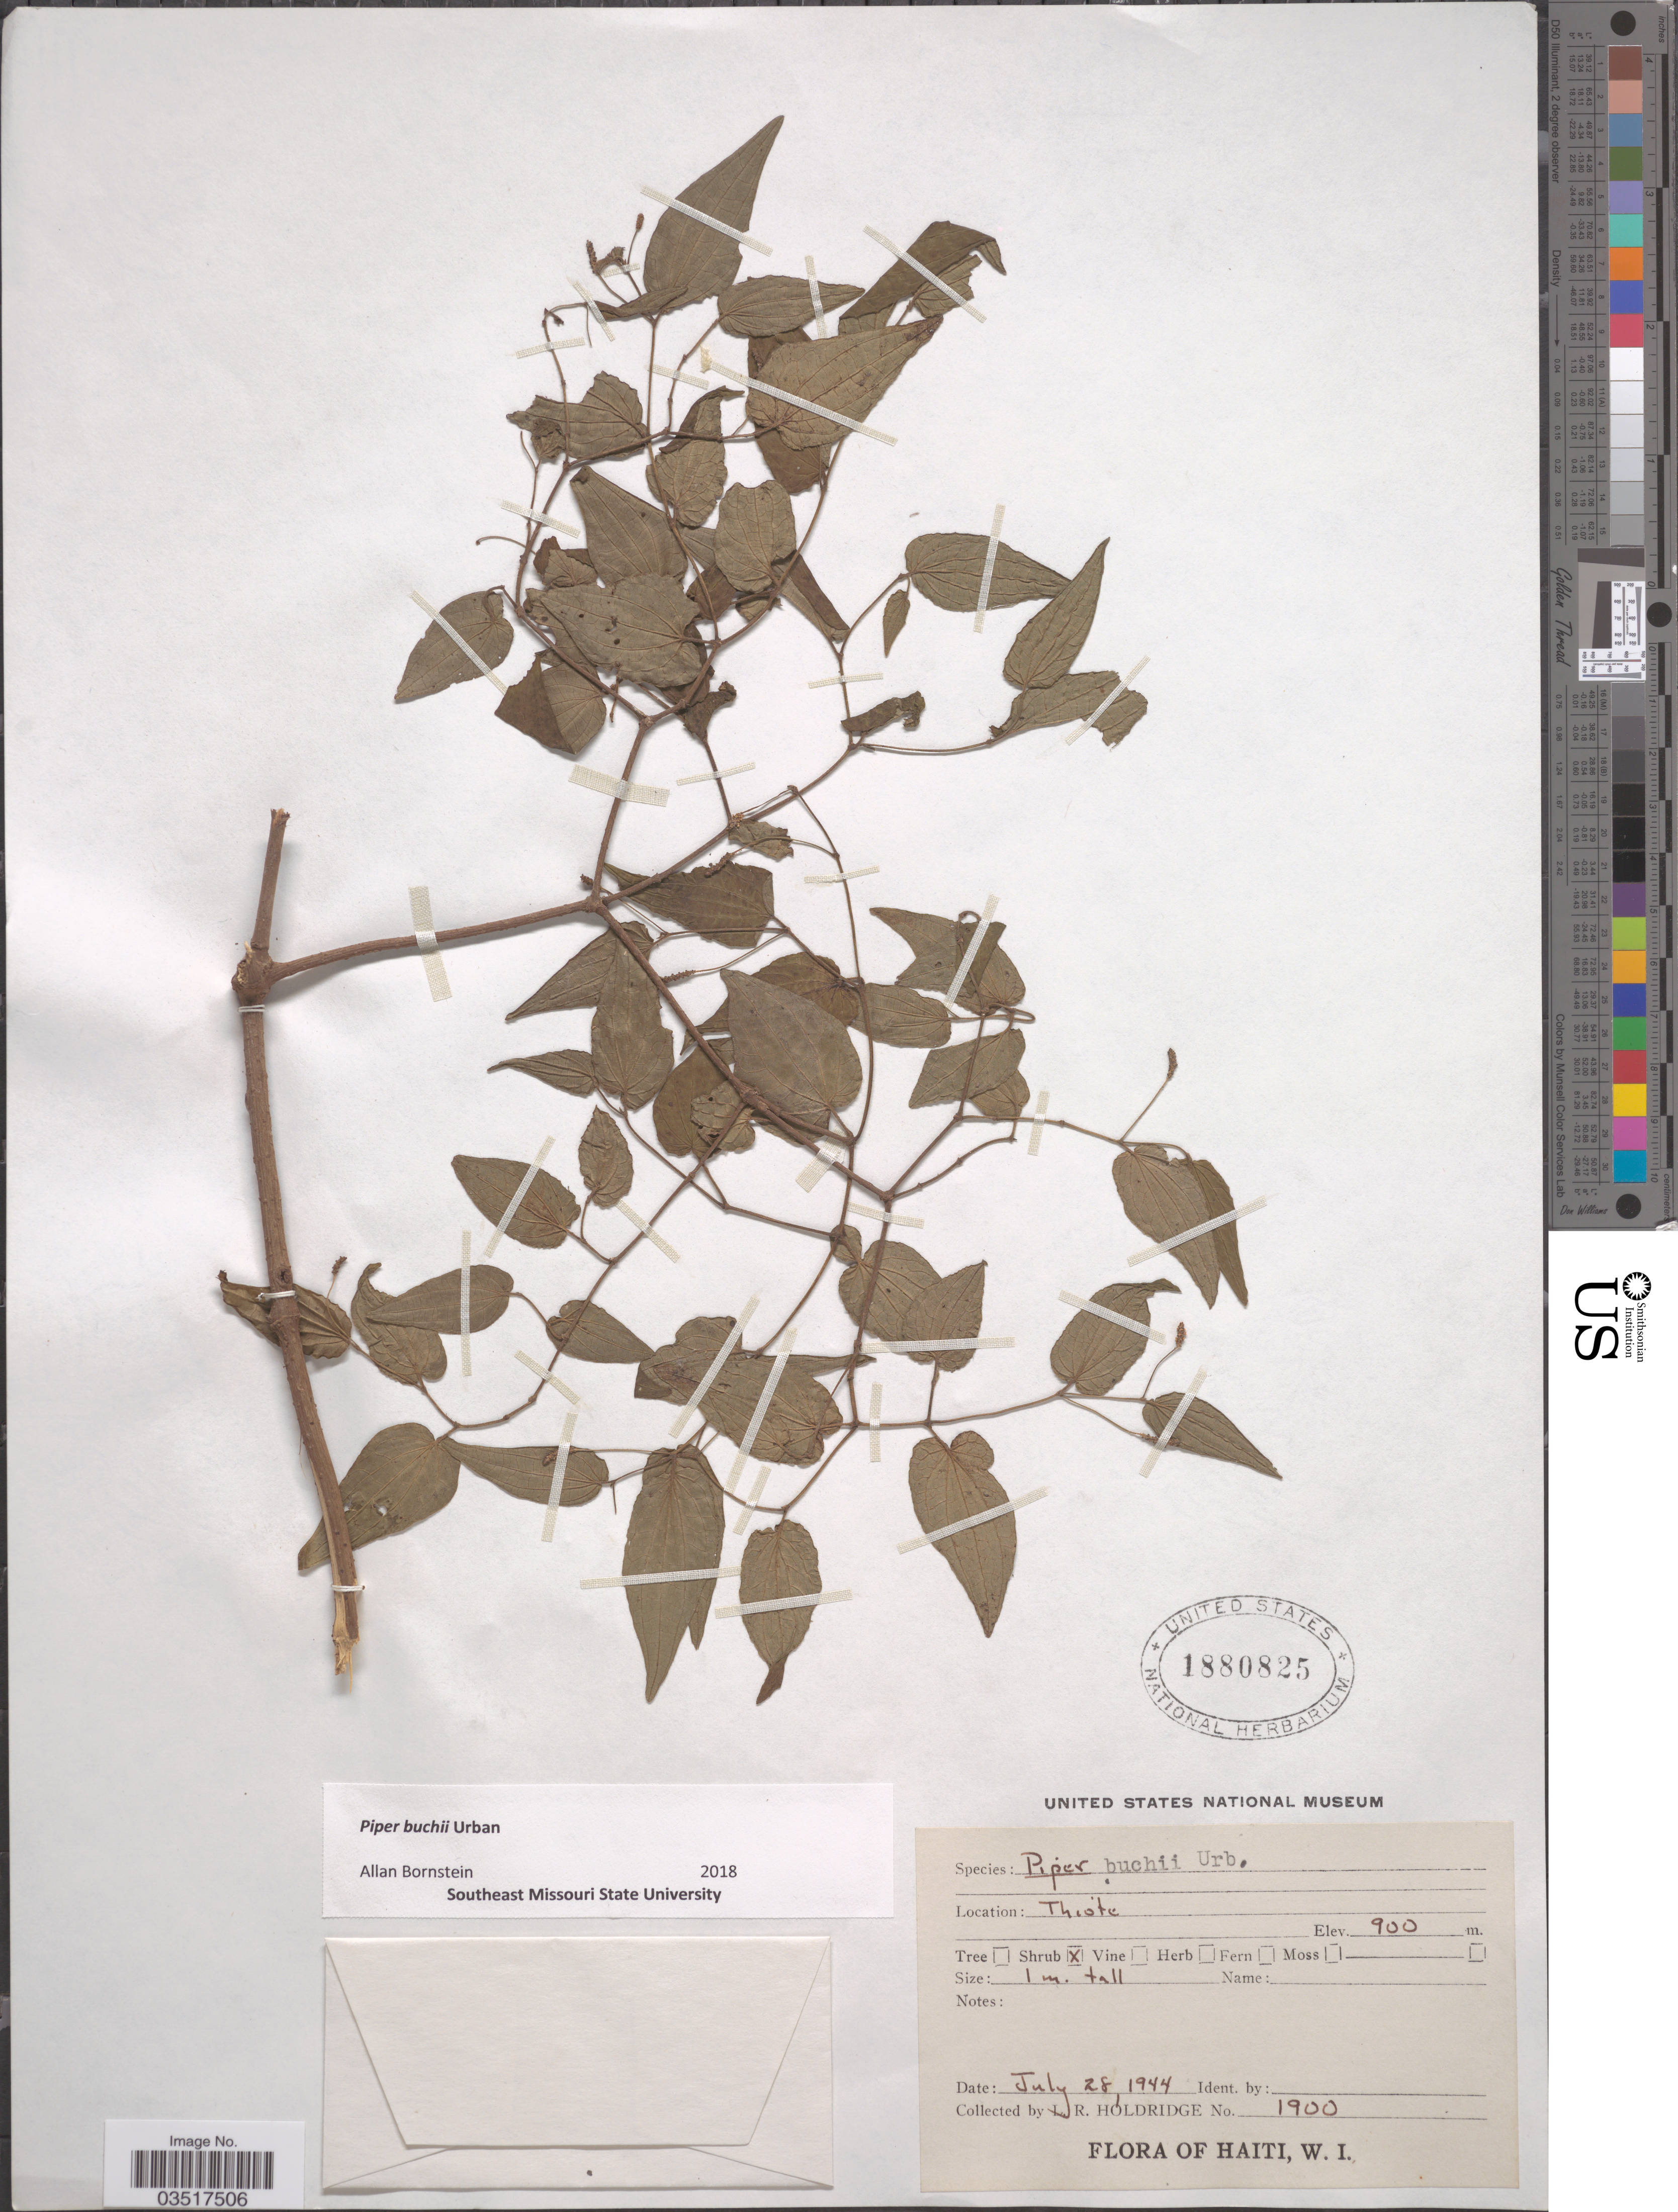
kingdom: Plantae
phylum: Tracheophyta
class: Magnoliopsida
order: Piperales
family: Piperaceae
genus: Piper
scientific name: Piper buchii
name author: Urb.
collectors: L. Holdridge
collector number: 1900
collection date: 1944-07-28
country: Haiti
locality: Thiote.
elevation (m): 900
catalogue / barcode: US 1880825